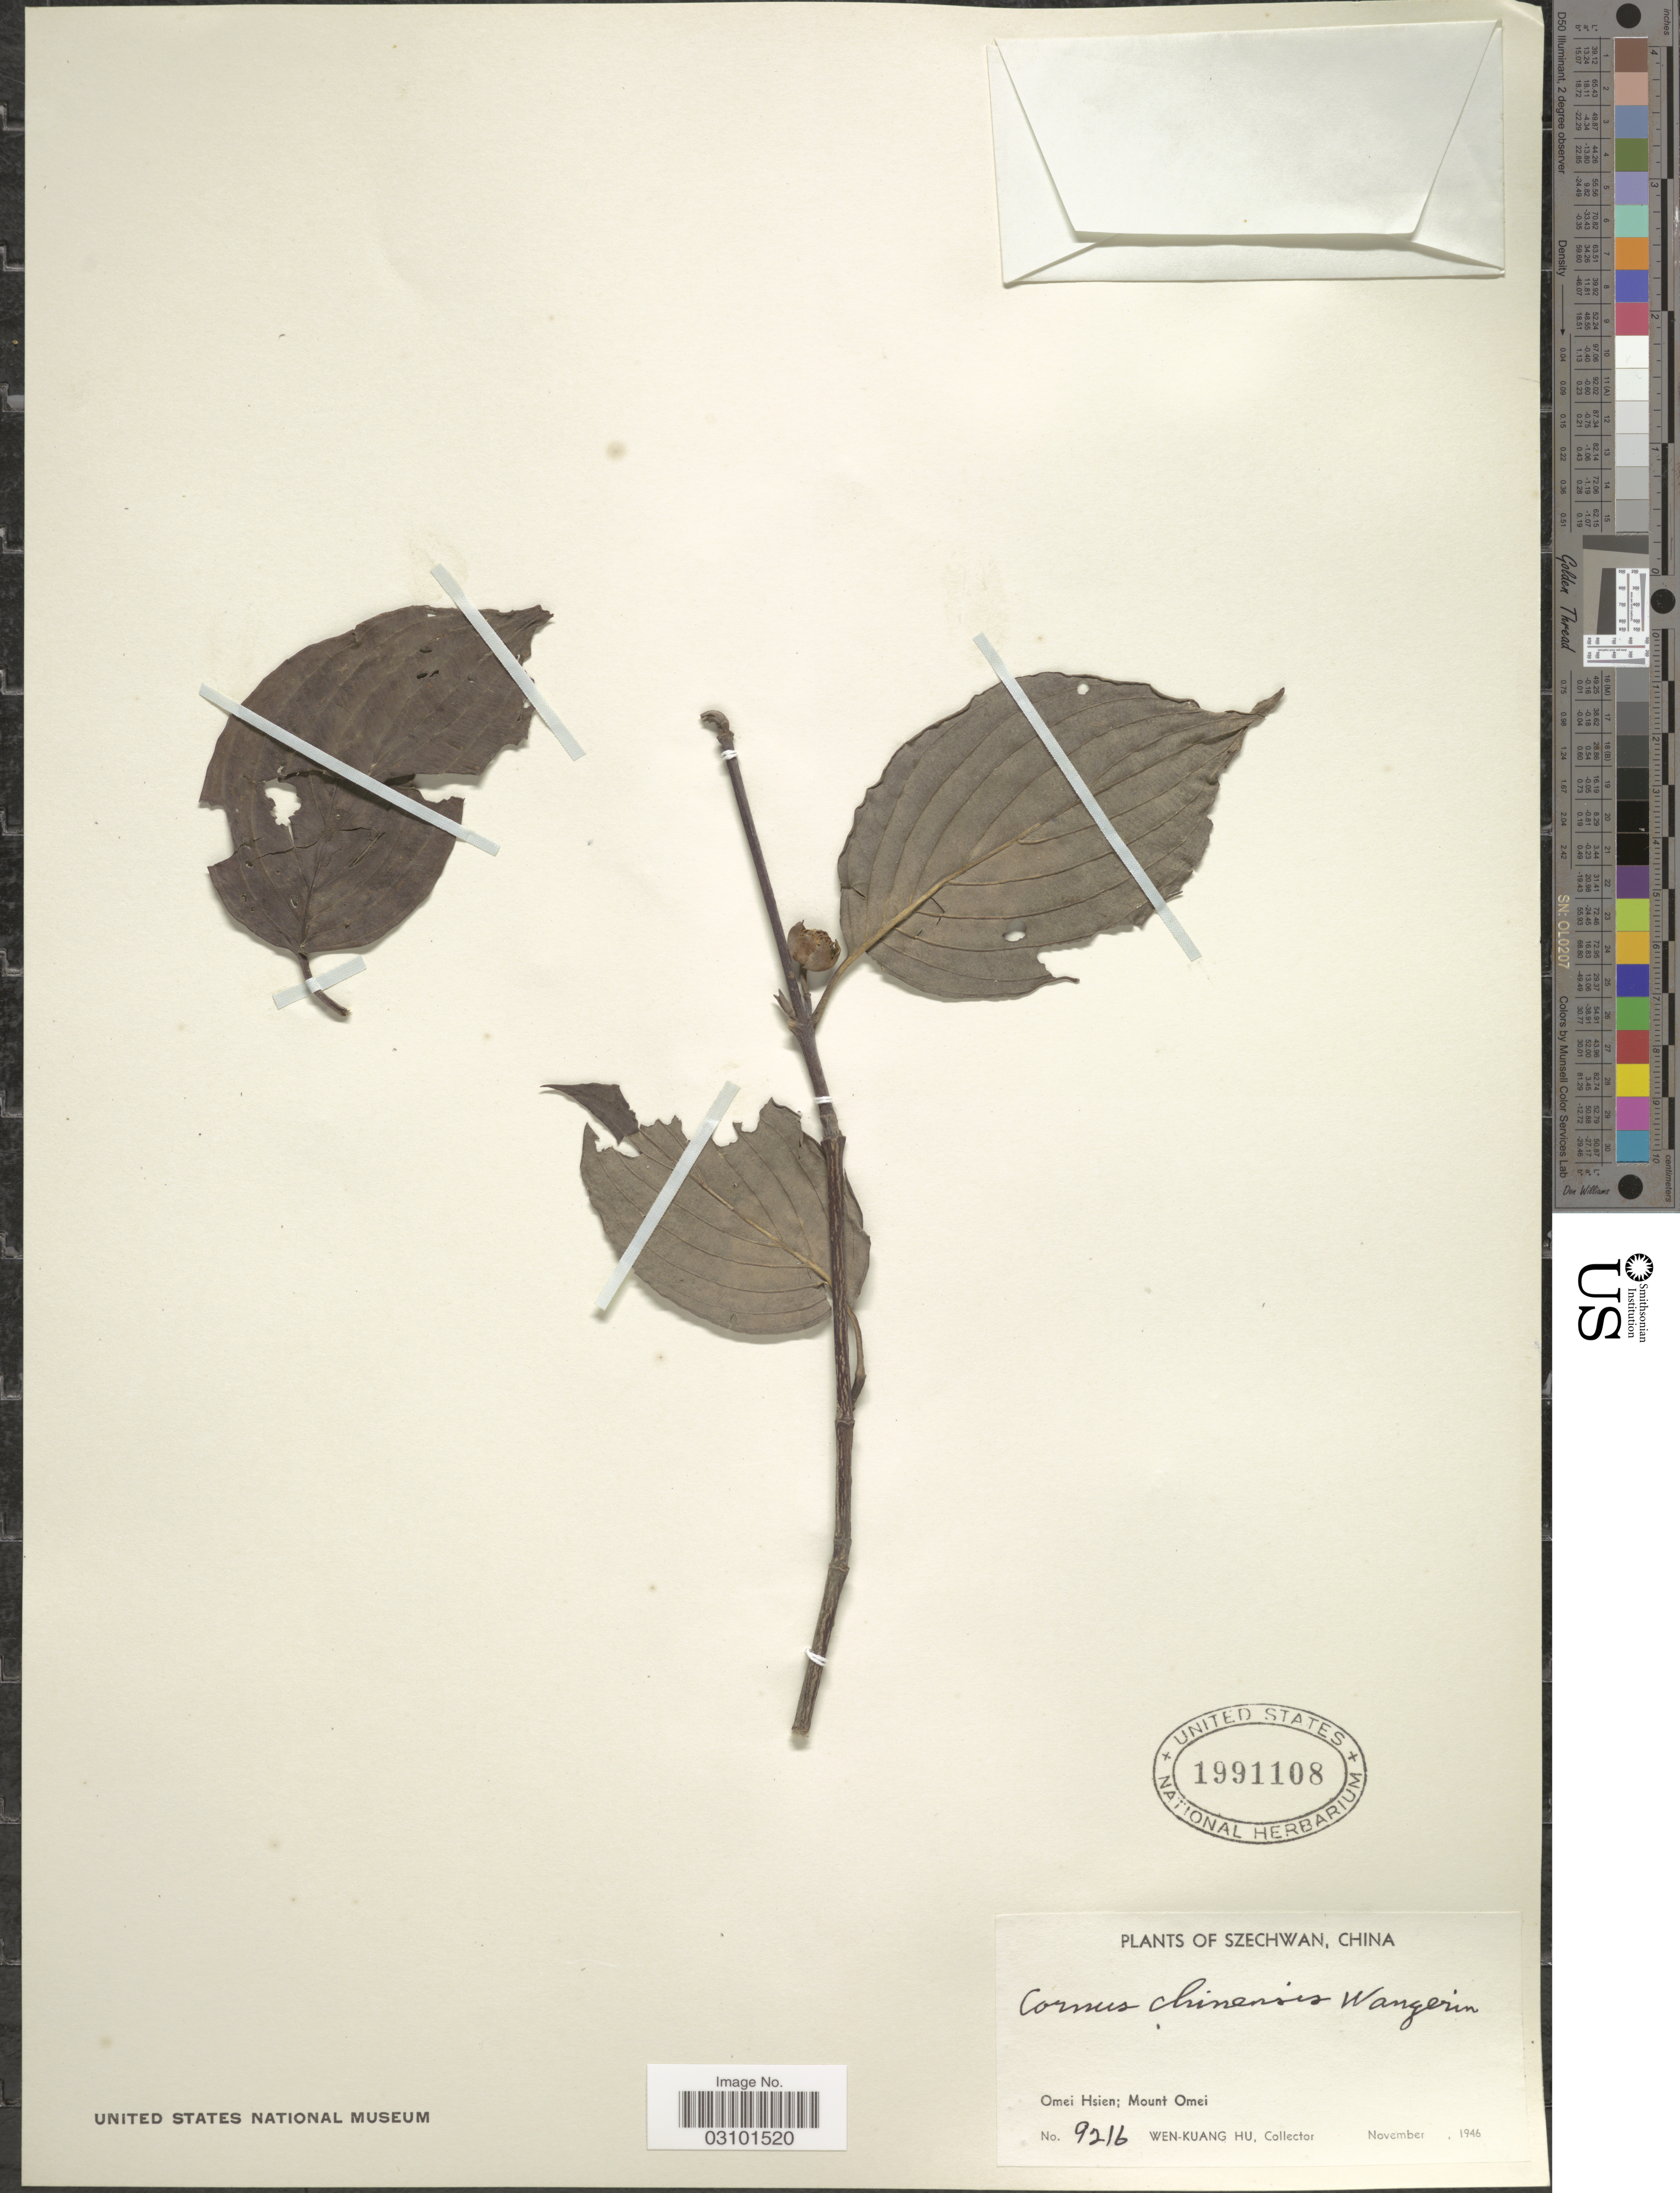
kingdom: Plantae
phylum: Tracheophyta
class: Magnoliopsida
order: Cornales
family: Cornaceae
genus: Cornus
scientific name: Cornus chinensis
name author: Wangerin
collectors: W. K. Hu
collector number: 9216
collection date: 1946-11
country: China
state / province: Sichuan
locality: Szechwan. Omei Hsien; Mount Omei.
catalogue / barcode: US 1991108